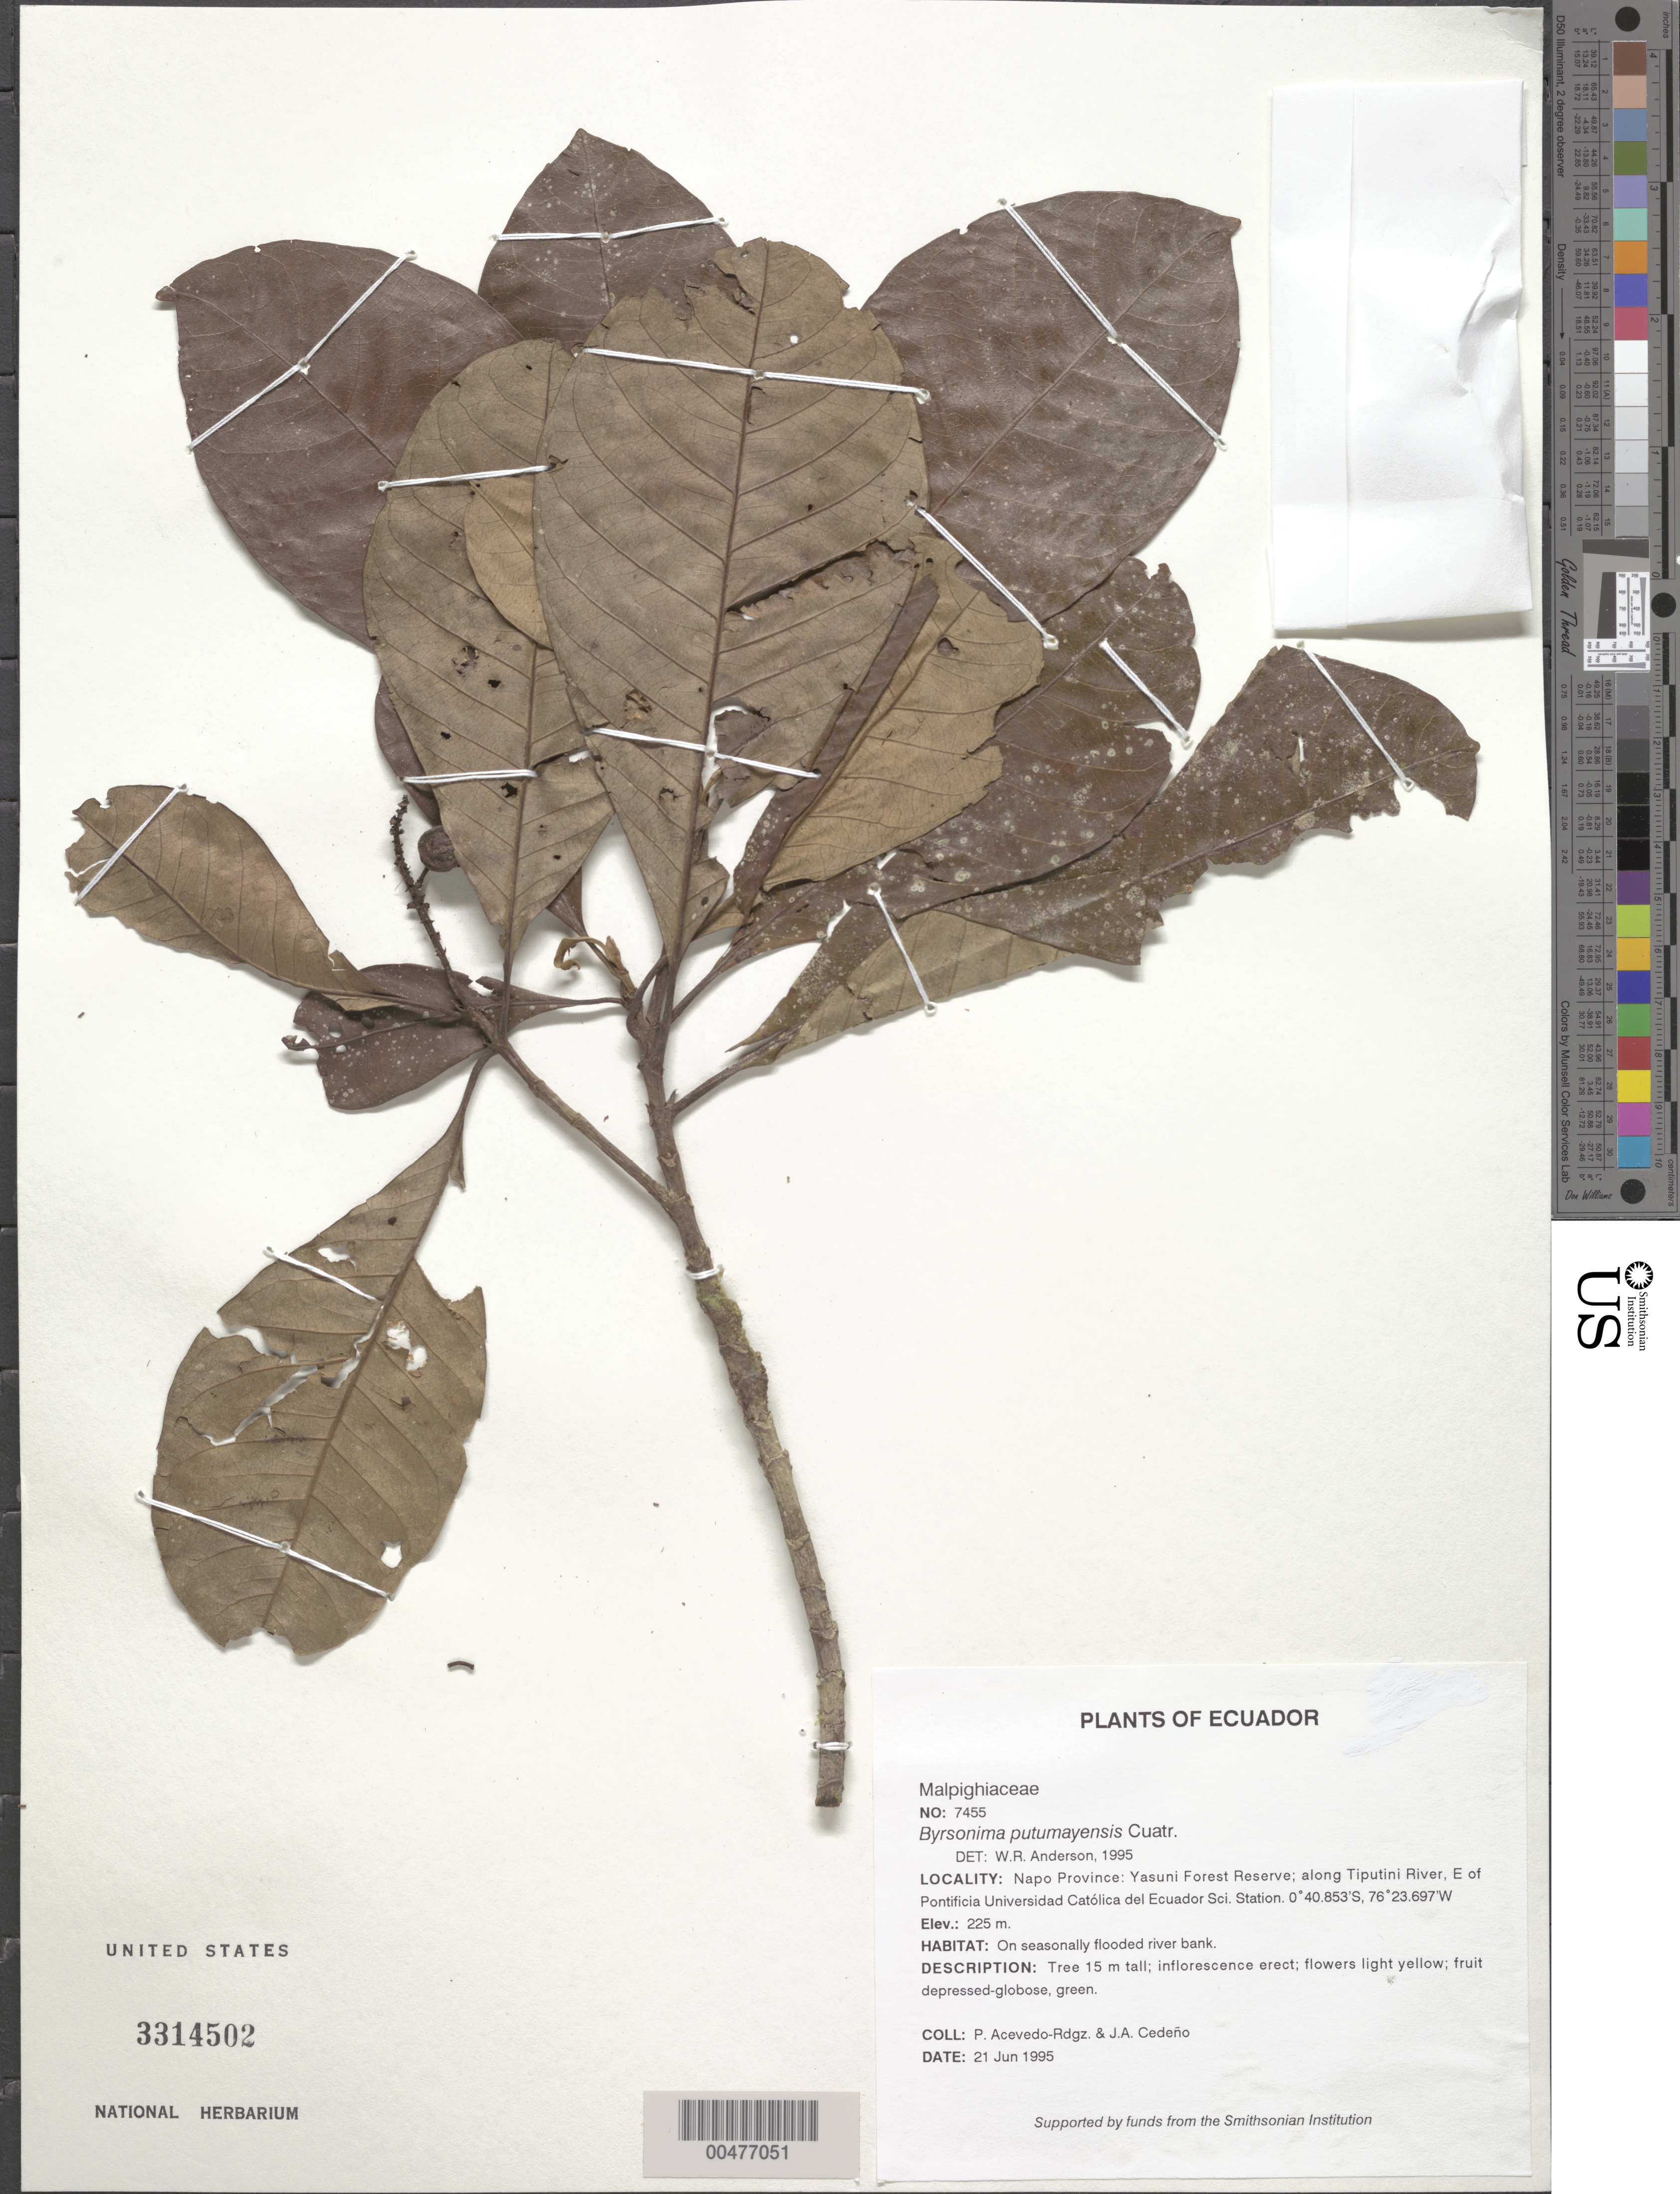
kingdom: Plantae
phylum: Tracheophyta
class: Magnoliopsida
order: Malpighiales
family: Malpighiaceae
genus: Byrsonima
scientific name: Byrsonima putumayensis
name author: Cuatrec.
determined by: Anderson, W. R., (MICH), University of Michigan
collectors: P. Acevedo-Rodr. & J. A. Cedeño M.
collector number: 7455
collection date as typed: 21 Jun 1995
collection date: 1995-06-21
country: Ecuador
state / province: Napo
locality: Napo Province: Yasuni Forest Reserve; along Tiputini River, E of Pontificia Universidad Católica del Ecuador Sci. Station.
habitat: On seasonally flooded river bank.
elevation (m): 225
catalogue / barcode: US 3314502